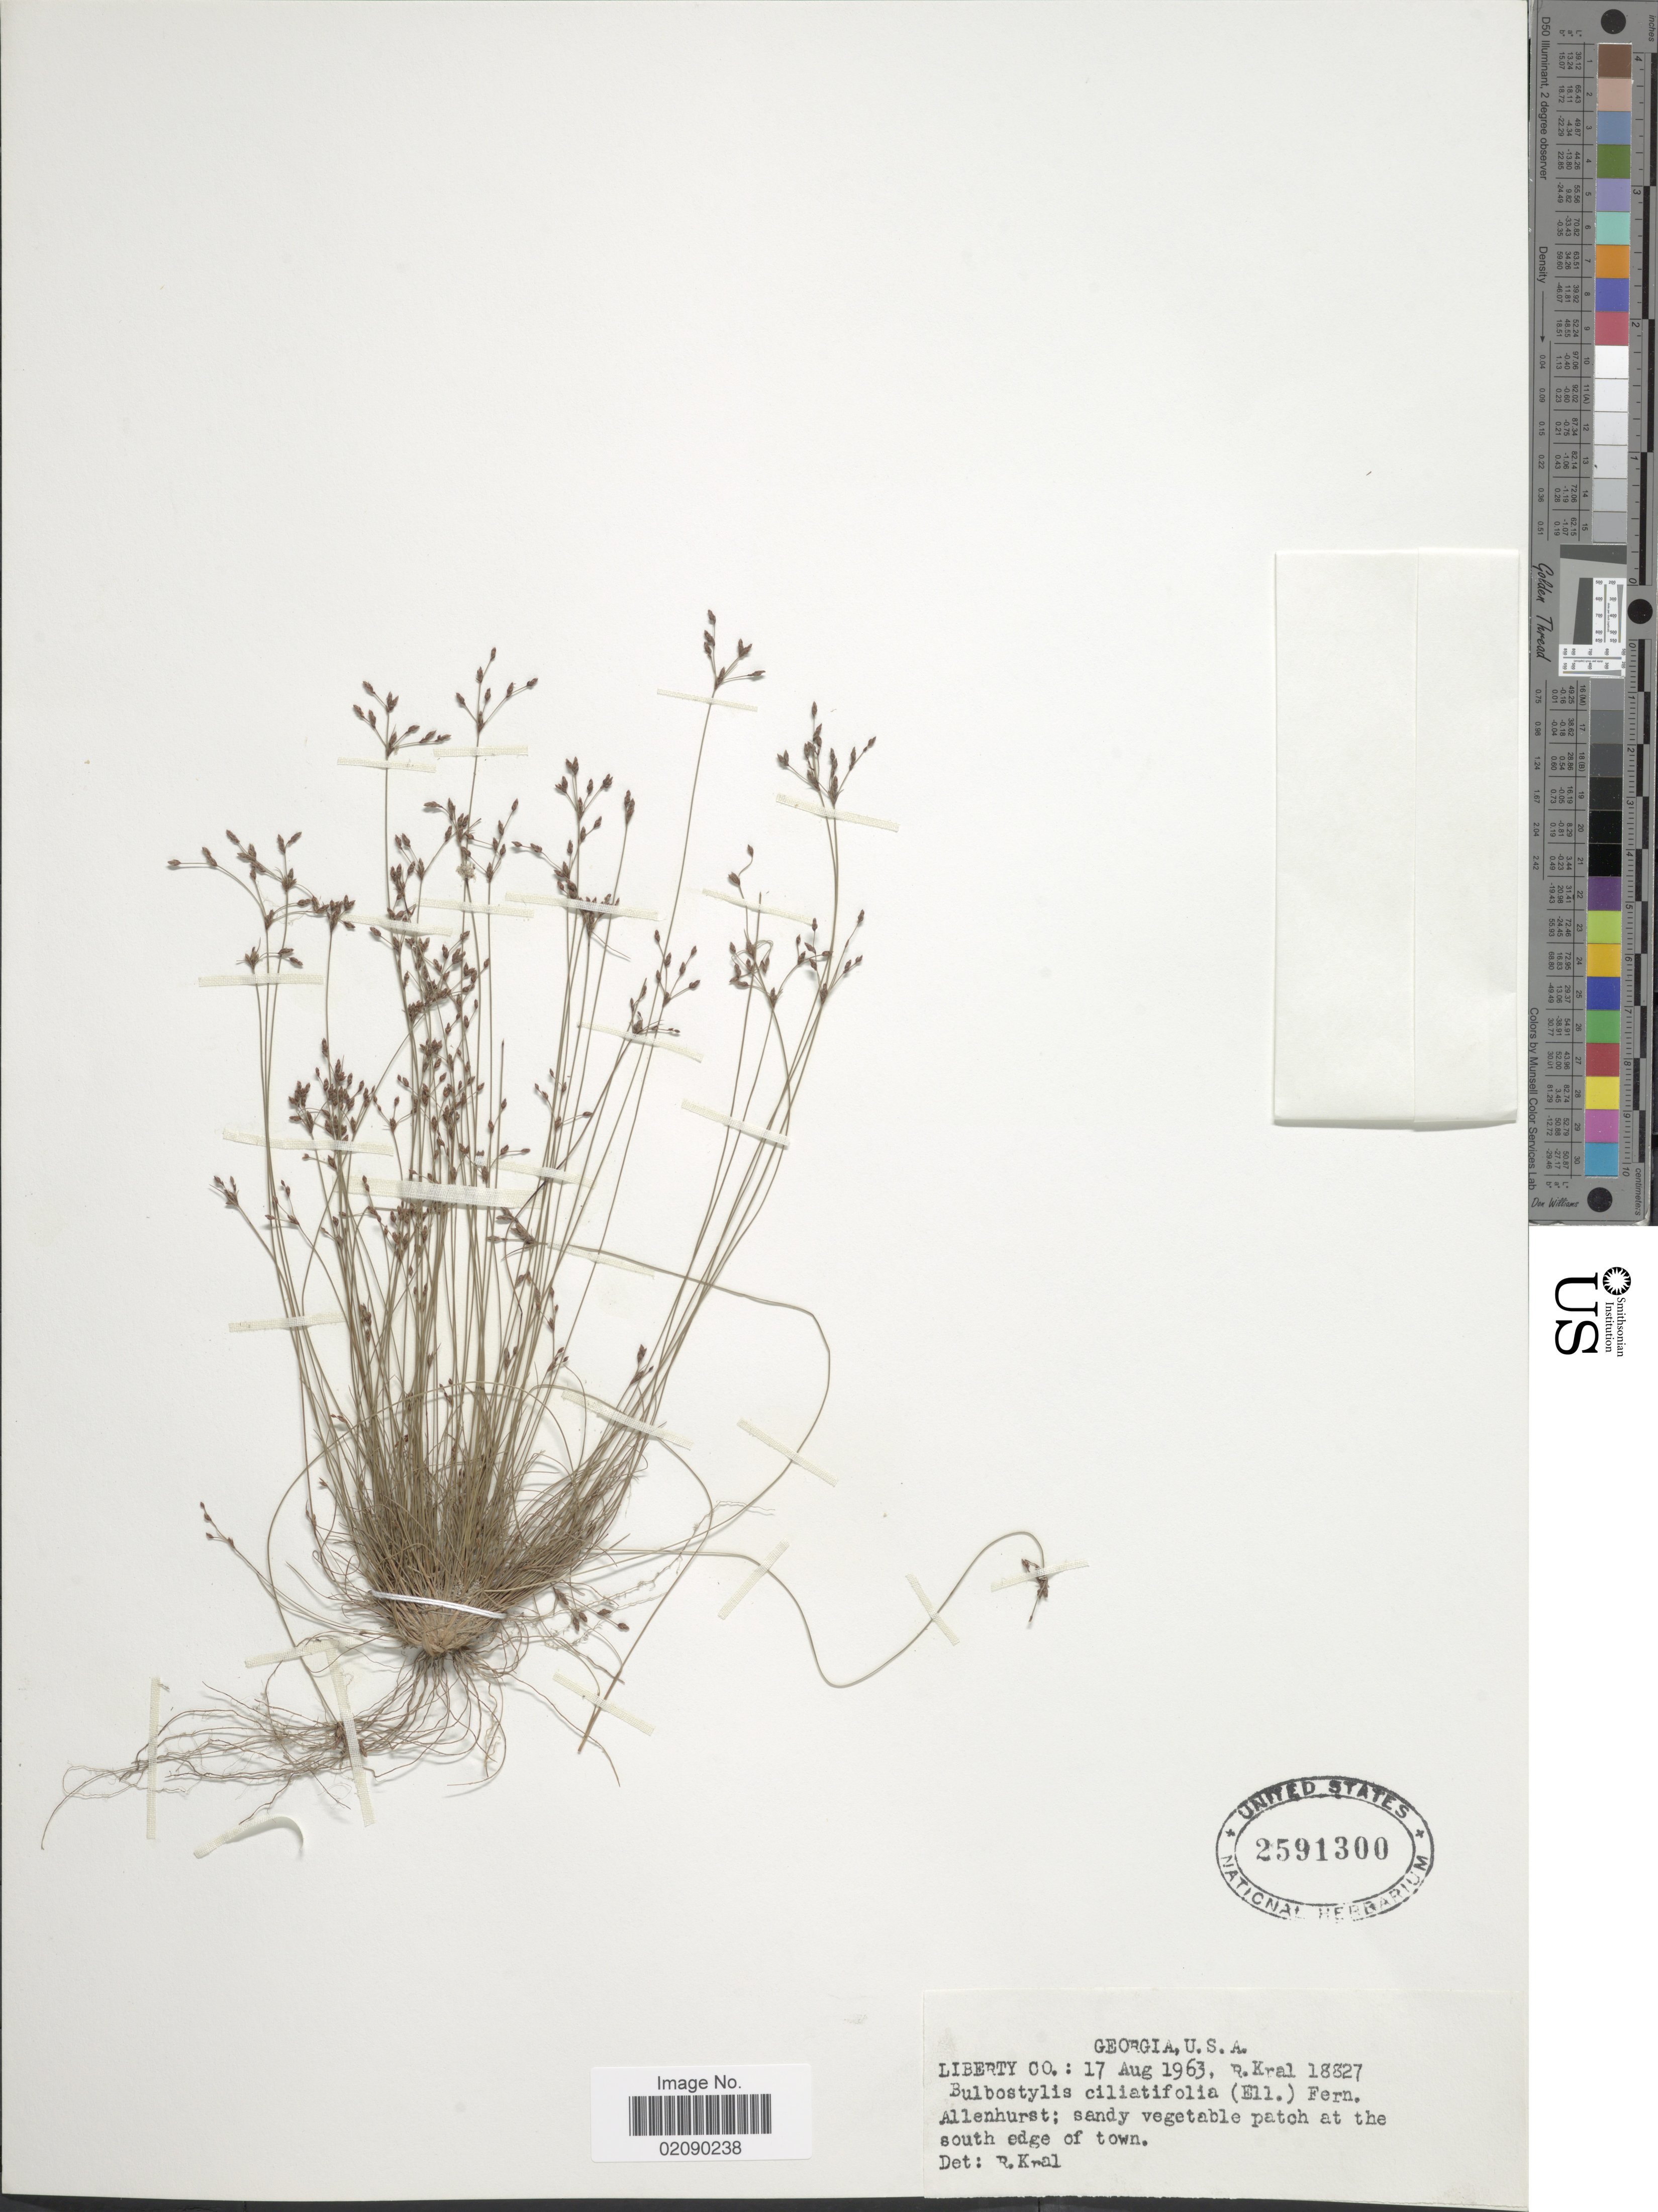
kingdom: Plantae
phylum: Tracheophyta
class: Liliopsida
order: Poales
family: Cyperaceae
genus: Bulbostylis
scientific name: Bulbostylis ciliatifolia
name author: (Elliott) Fernald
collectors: R. Kral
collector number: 18827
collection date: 1963-08-17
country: United States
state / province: Georgia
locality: Liberty Co. south edge of town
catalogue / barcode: US 2591300